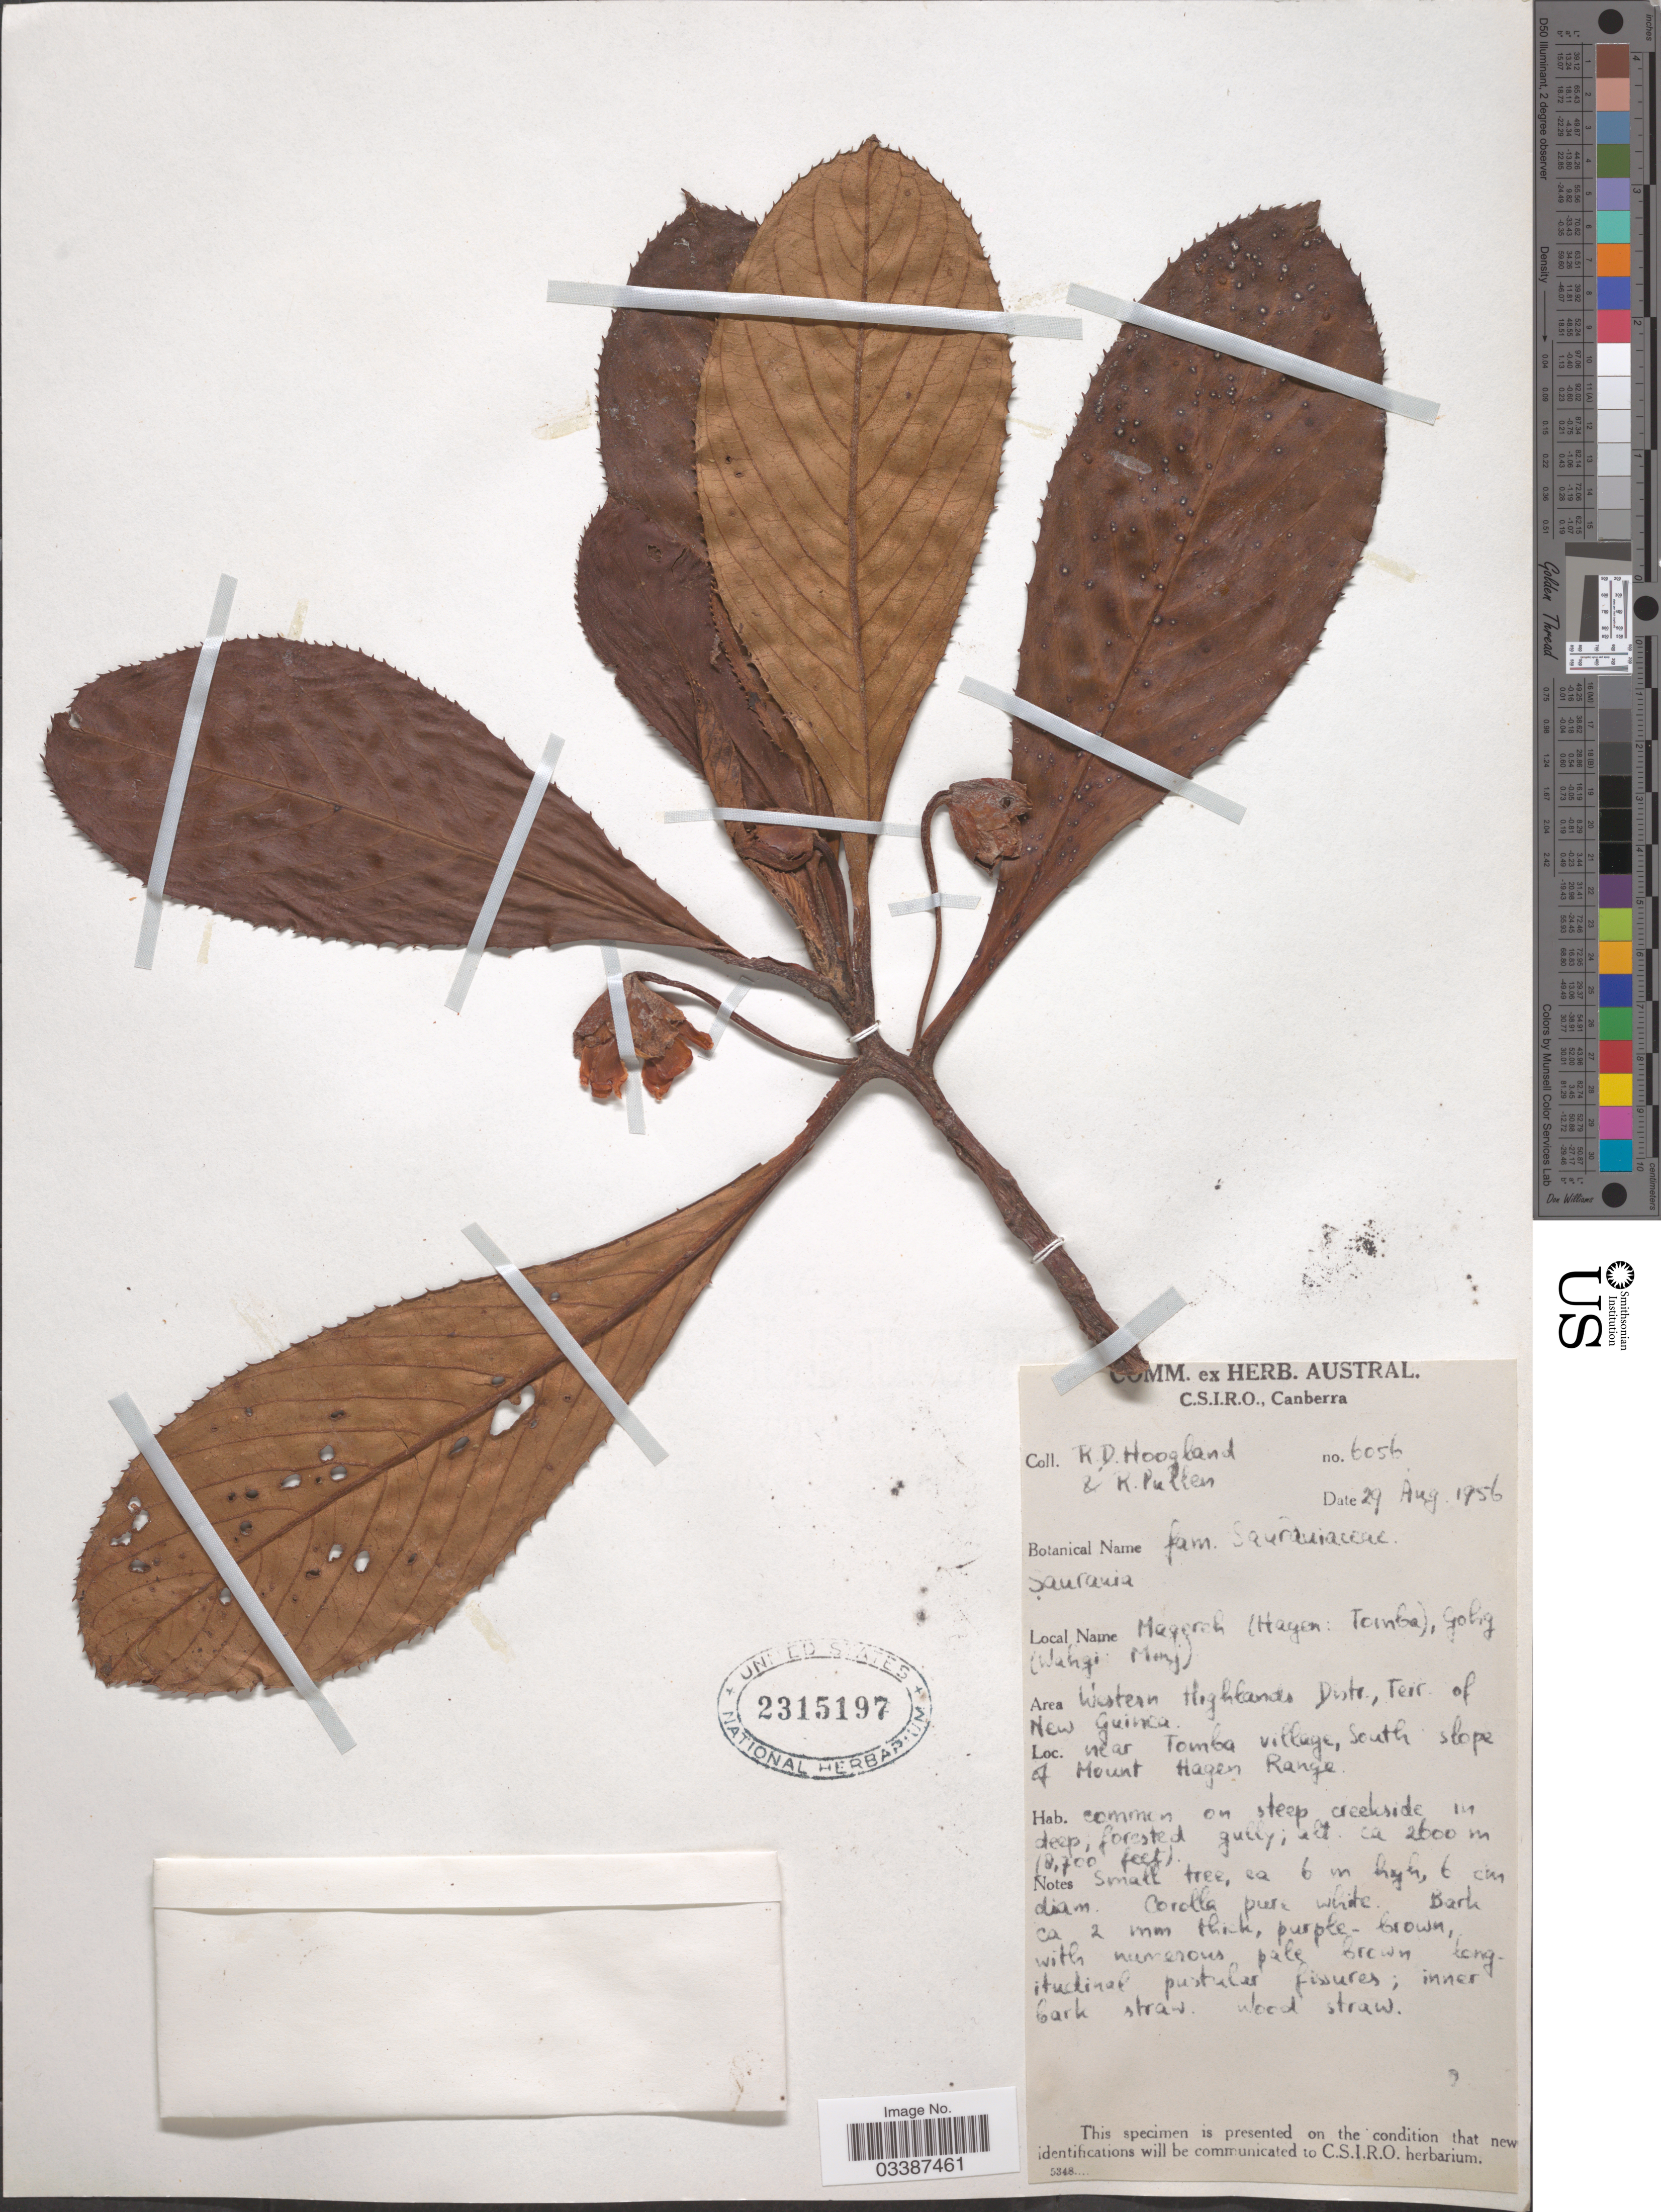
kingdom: Plantae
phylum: Tracheophyta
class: Magnoliopsida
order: Ericales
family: Actinidiaceae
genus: Saurauia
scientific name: Saurauia sp.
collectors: R. D. Hoogland & R. Pullen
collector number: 6056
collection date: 1956-08-29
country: Papua New Guinea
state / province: Western Highlands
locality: Area Western Highlands Distr., Terr. of New Guinea. Near Tomba village, South slope of Mount Hagen Range.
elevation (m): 2652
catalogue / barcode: US 2315197